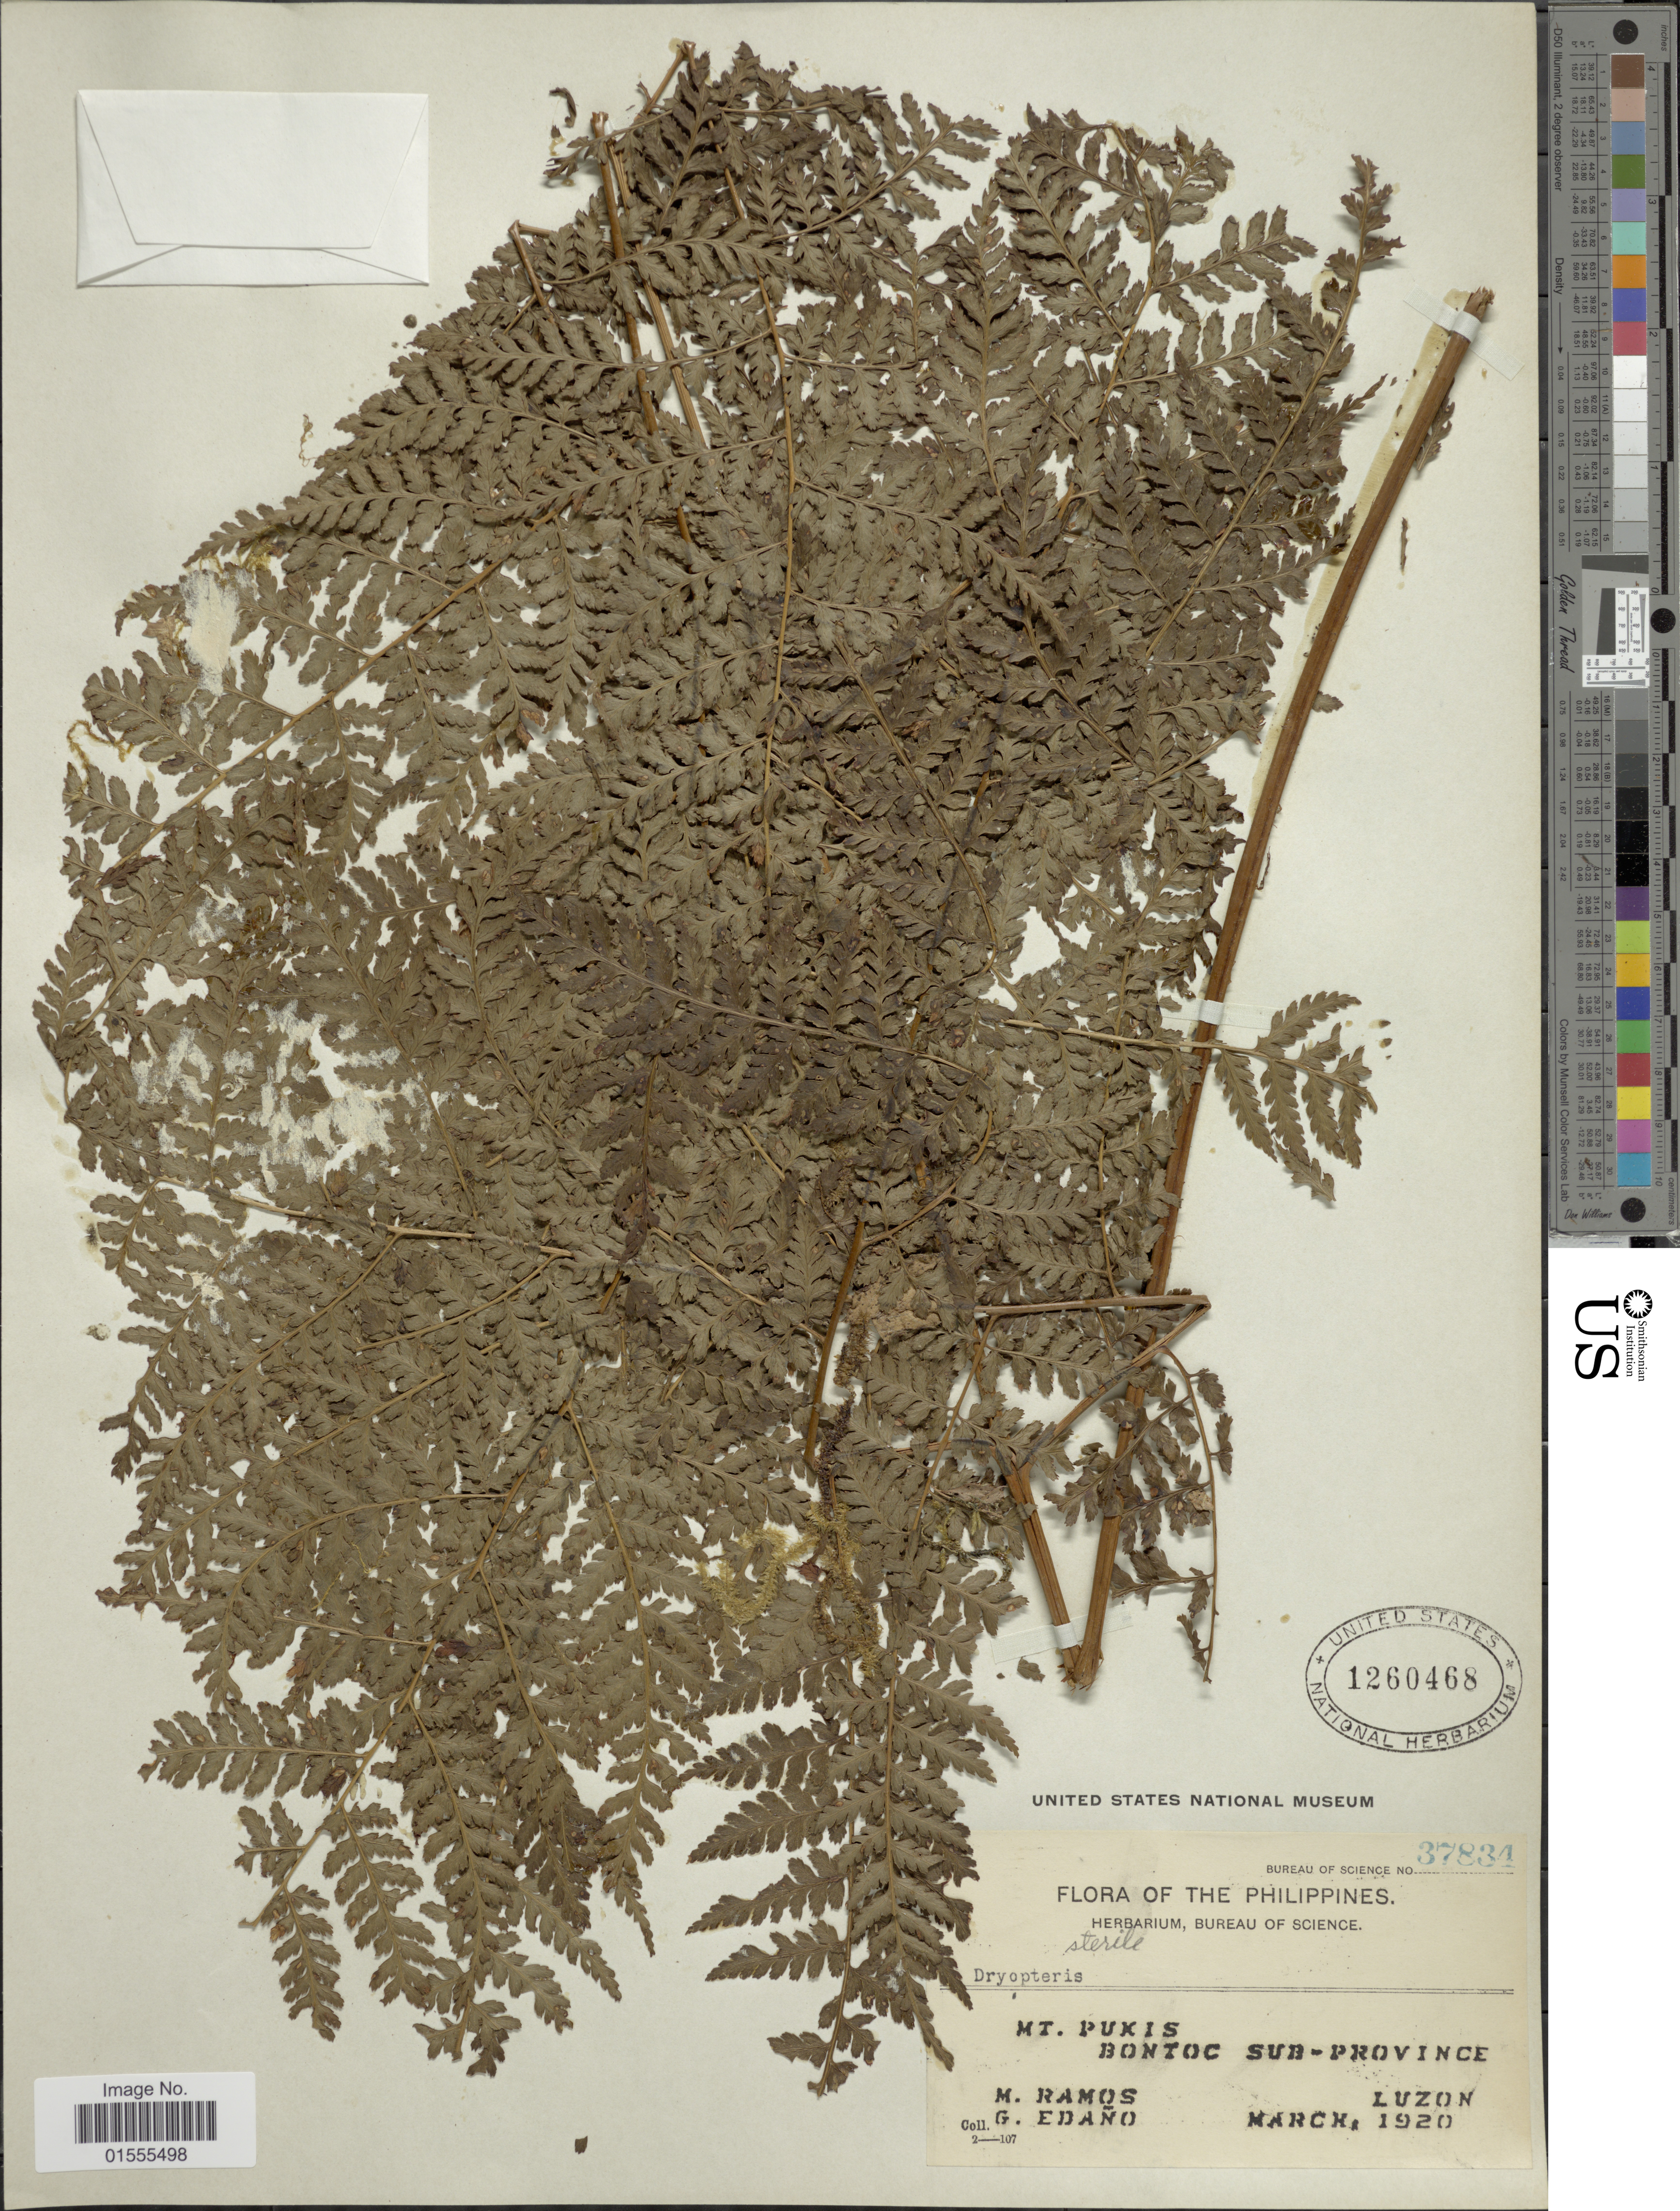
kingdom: Plantae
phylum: Tracheophyta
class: Polypodiopsida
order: Polypodiales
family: Dryopteridaceae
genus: Dryopteris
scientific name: Dryopteris subarborea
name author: (Baker) C. Chr.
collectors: M. Ramos & G. Edaño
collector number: Bureau of Science 37834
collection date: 1920-03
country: Philippines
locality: Mt. pukis, Bontoc Sub-Province,Luzon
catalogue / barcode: US 1260468